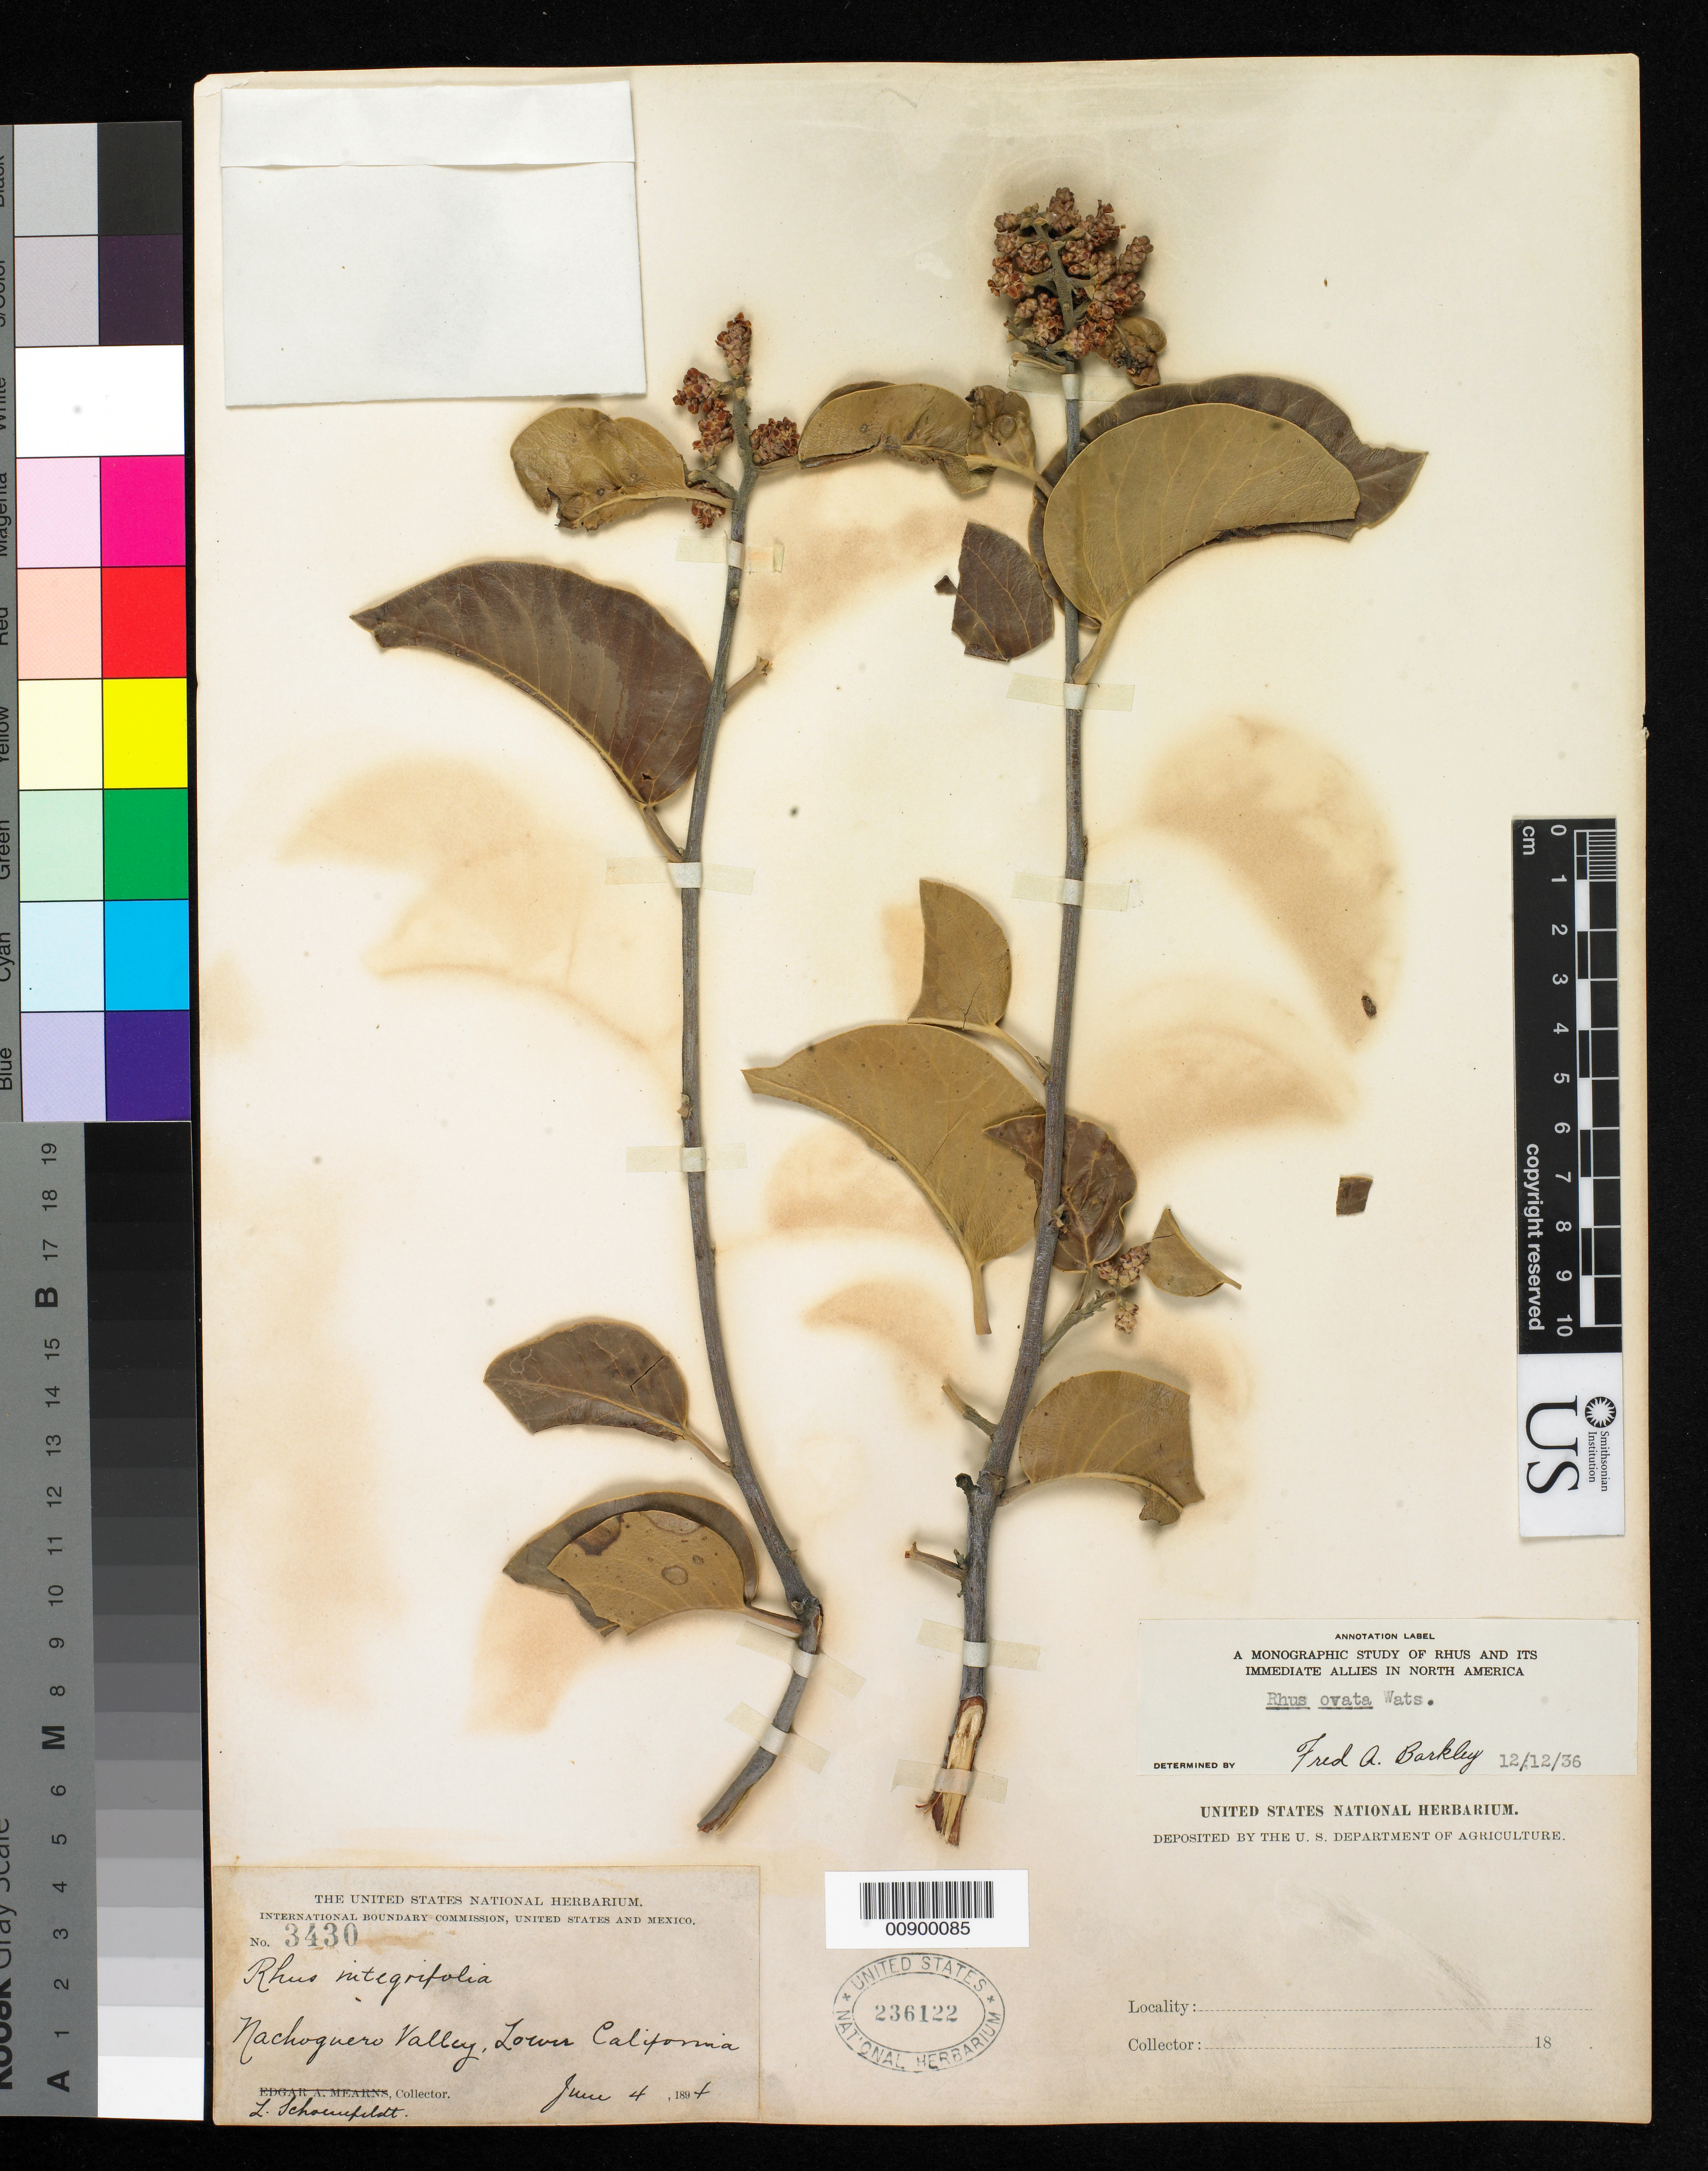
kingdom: Plantae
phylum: Tracheophyta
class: Magnoliopsida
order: Sapindales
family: Anacardiaceae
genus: Rhus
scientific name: Rhus ovata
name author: S. Watson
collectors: L. Schoenfeldt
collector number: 3430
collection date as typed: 04 Jun 1894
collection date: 1894-06-04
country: Mexico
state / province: Baja California Norte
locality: Nachoguero Valley, Lower California.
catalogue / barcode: US 236122